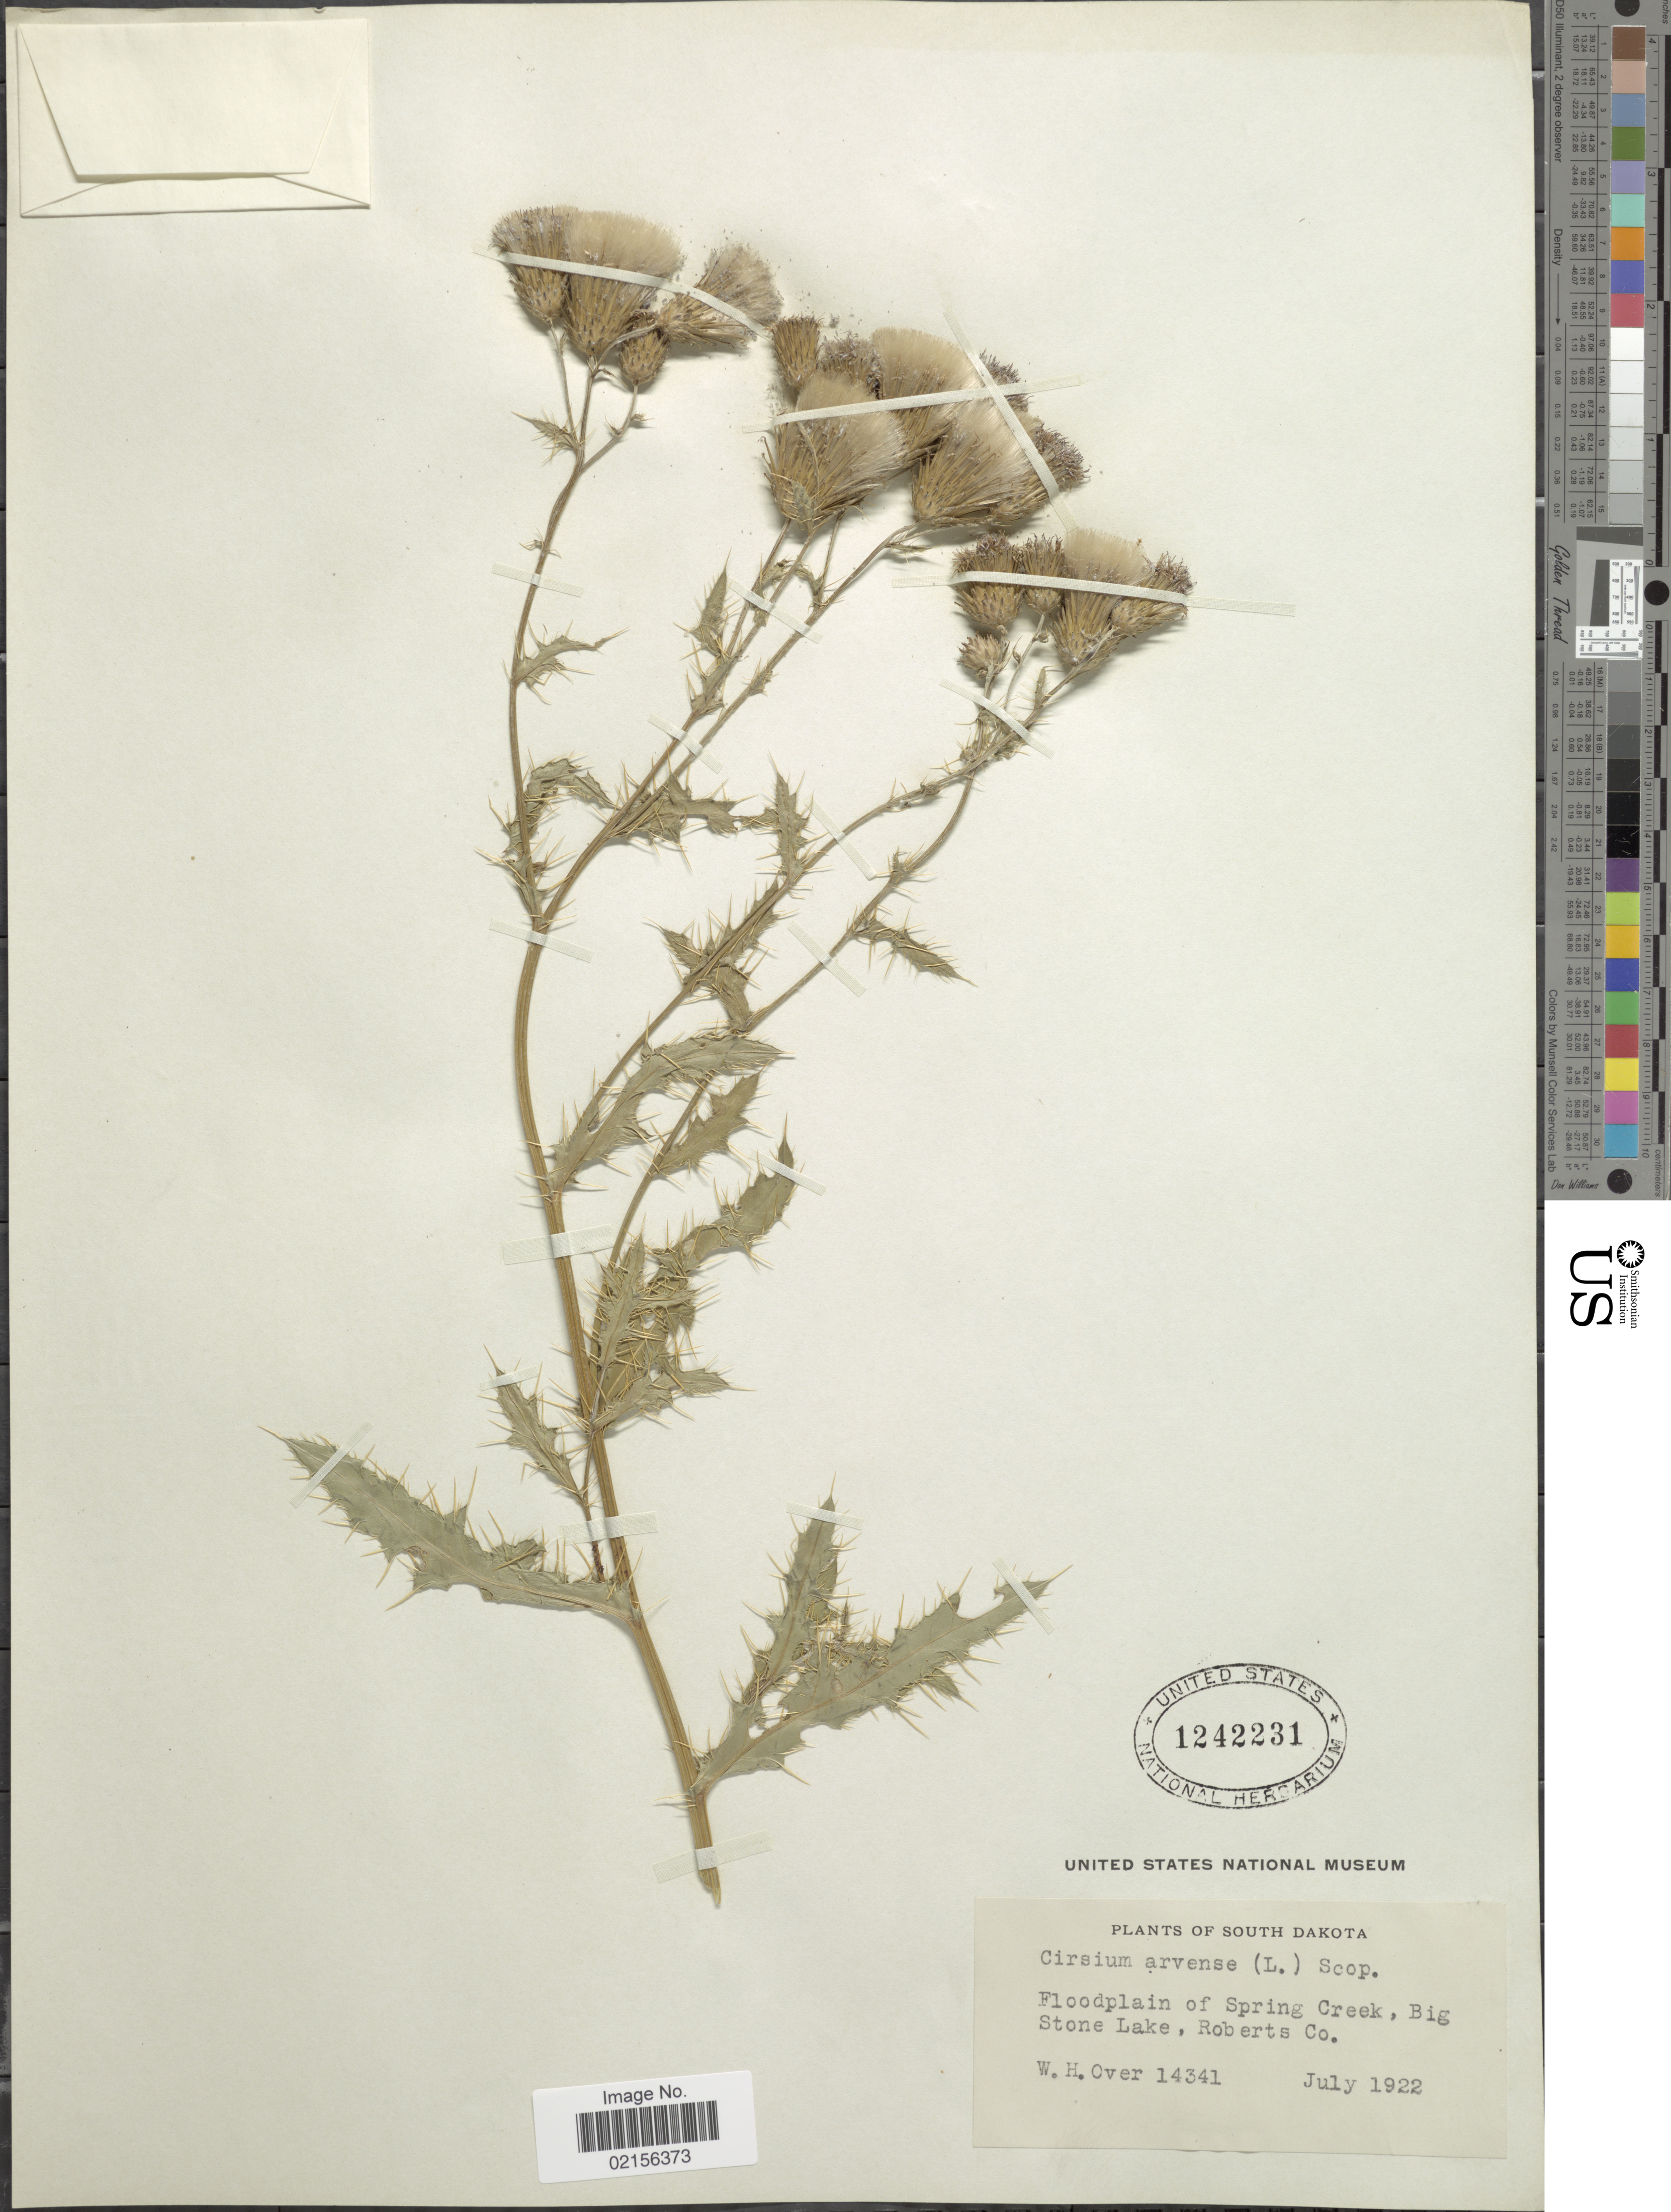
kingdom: Plantae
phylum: Tracheophyta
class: Magnoliopsida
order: Asterales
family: Asteraceae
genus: Cirsium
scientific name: Cirsium arvense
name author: (L.) Scop.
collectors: W. Over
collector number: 14341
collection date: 1922-07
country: United States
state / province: South Dakota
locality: Floodplain of Spring Creek, Big Stone Lake, Roberts Co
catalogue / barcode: US 1242231